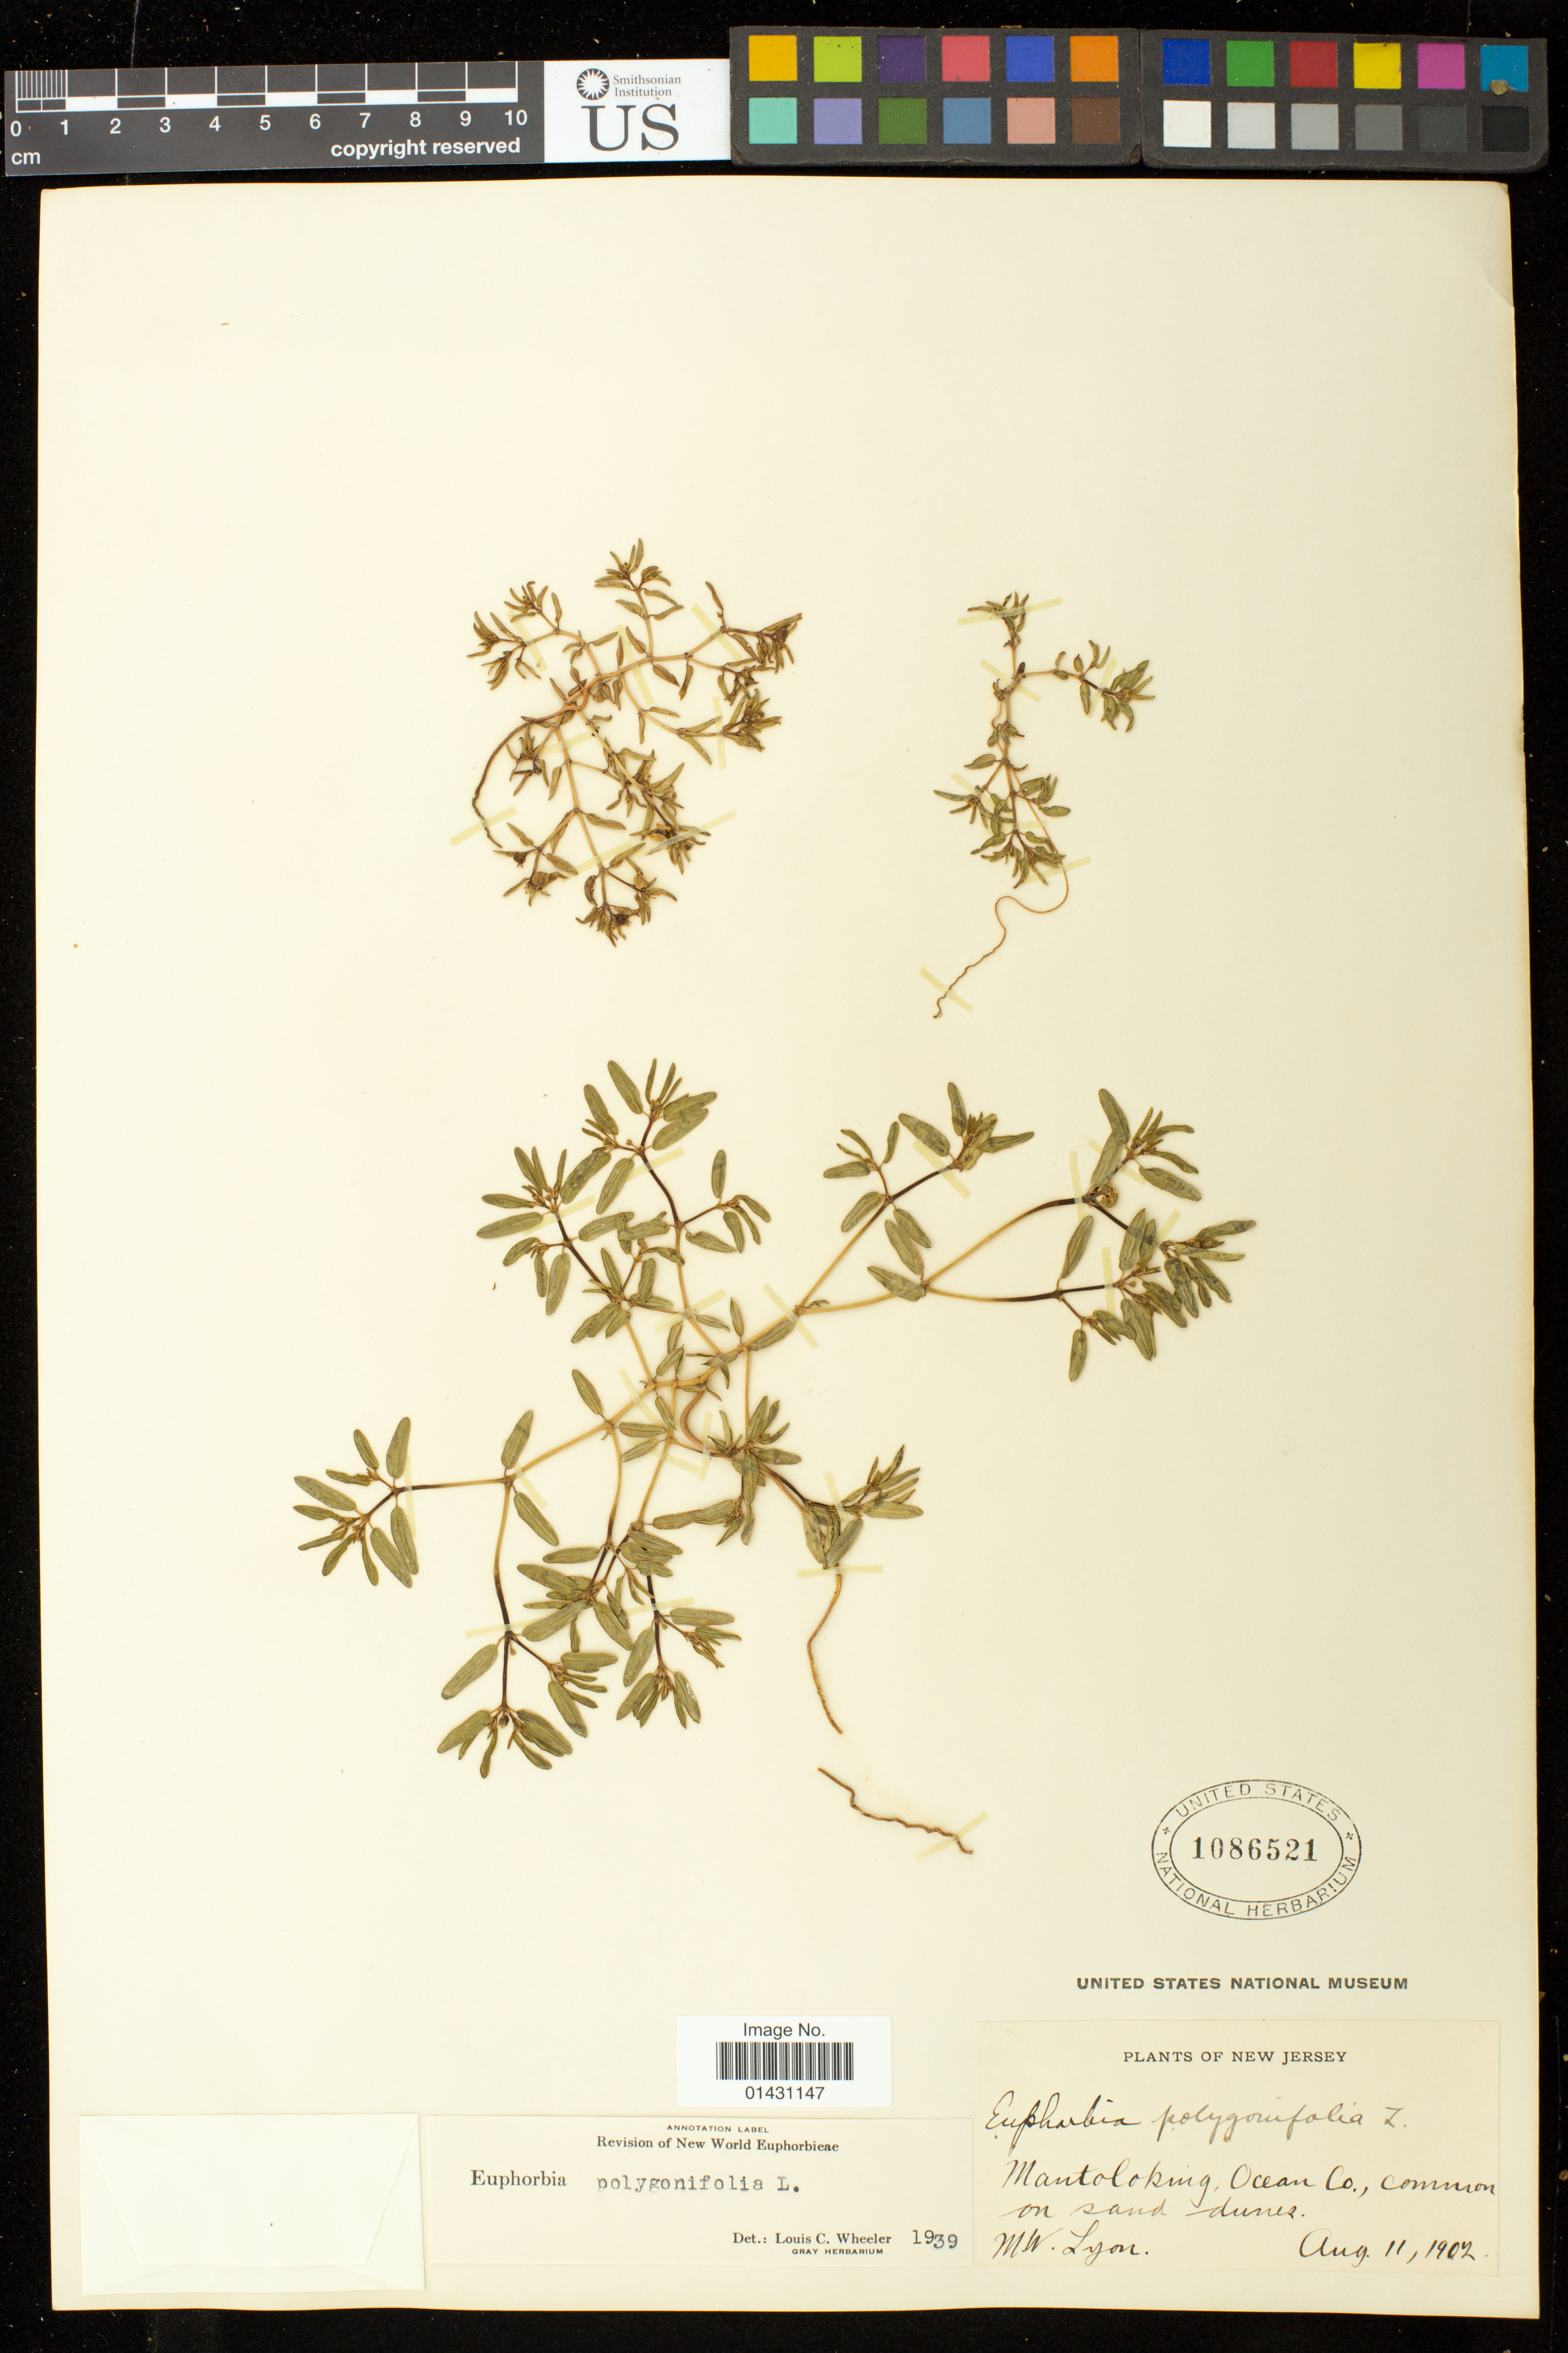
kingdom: Plantae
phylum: Tracheophyta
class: Magnoliopsida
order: Malpighiales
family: Euphorbiaceae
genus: Euphorbia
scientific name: Euphorbia polygonifolia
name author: L.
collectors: M. W. Lyon Jr.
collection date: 1902-08-11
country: United States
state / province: New Jersey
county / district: Ocean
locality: Mantoloking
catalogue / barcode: US 1086521